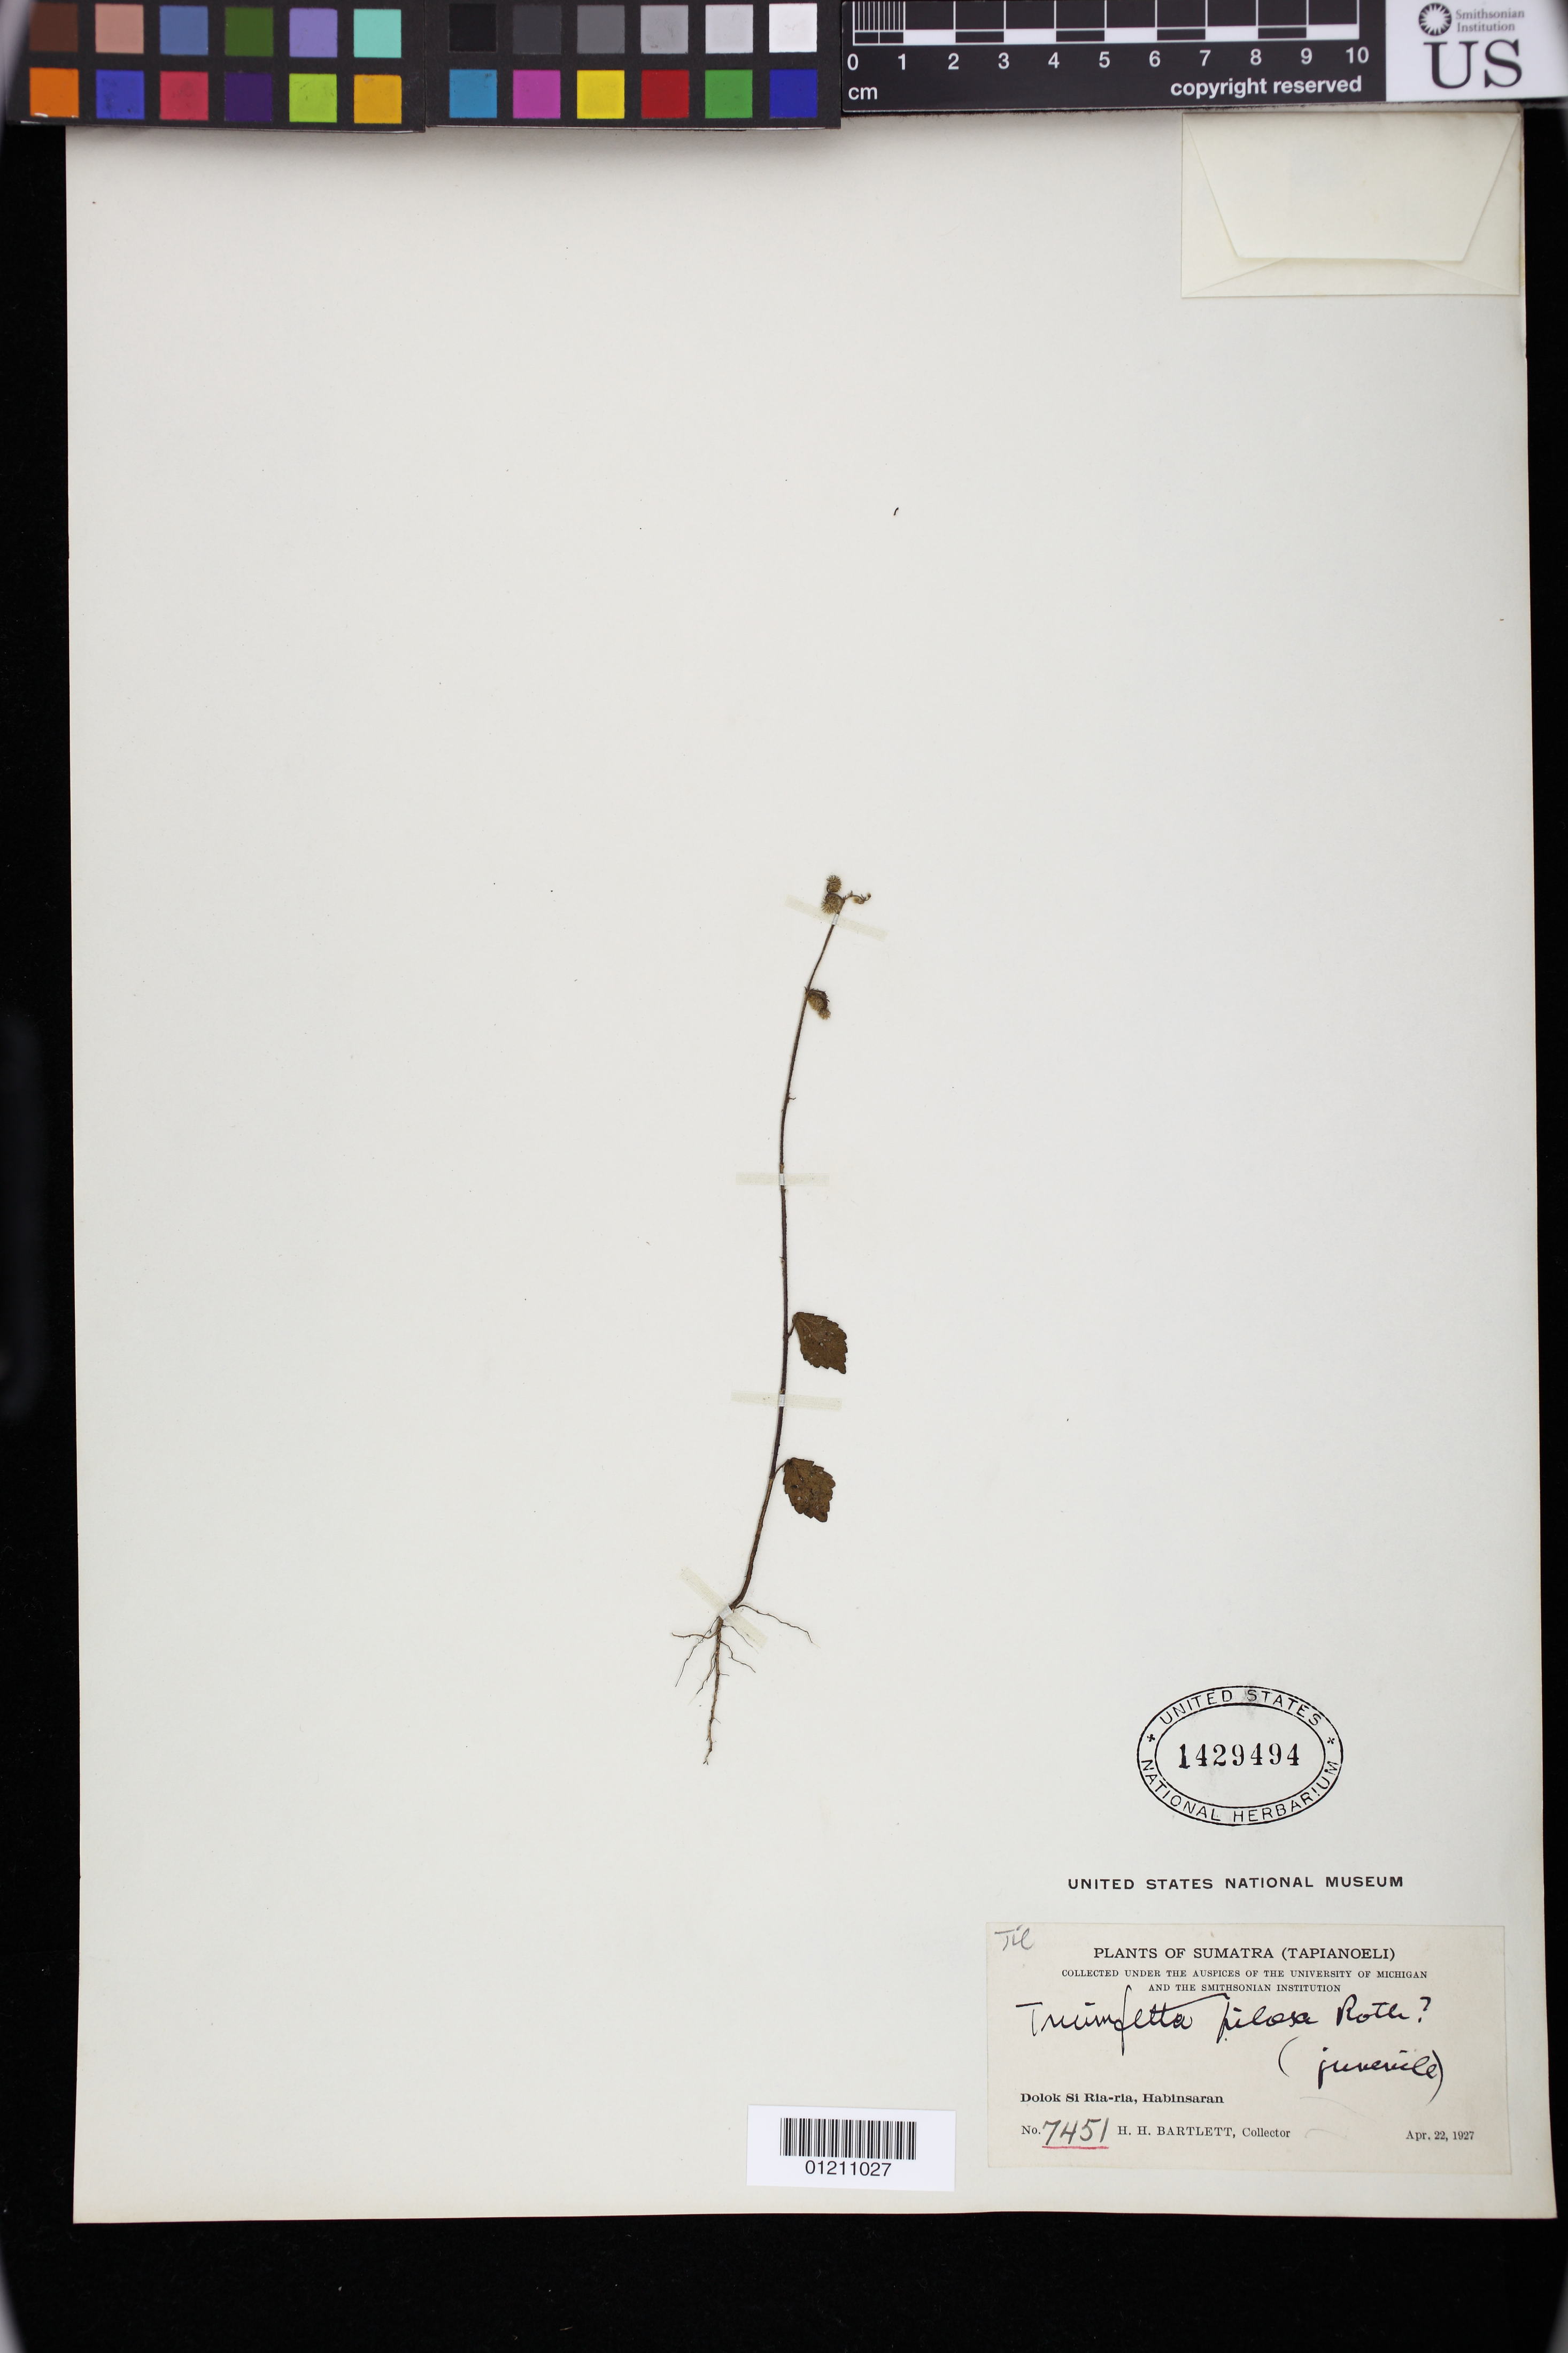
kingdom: Plantae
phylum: Tracheophyta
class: Magnoliopsida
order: Malvales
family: Malvaceae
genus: Triumfetta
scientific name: Triumfetta pilosa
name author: Roth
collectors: H. H. Bartlett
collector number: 7451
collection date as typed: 22 Apr 1927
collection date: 1927-04-22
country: Indonesia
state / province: Sumatra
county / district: Sumatera Utara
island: Sumatra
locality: Sumatra (Tapianoeli). Dolok Si Ria-ria, Habinsaran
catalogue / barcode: US 1429494